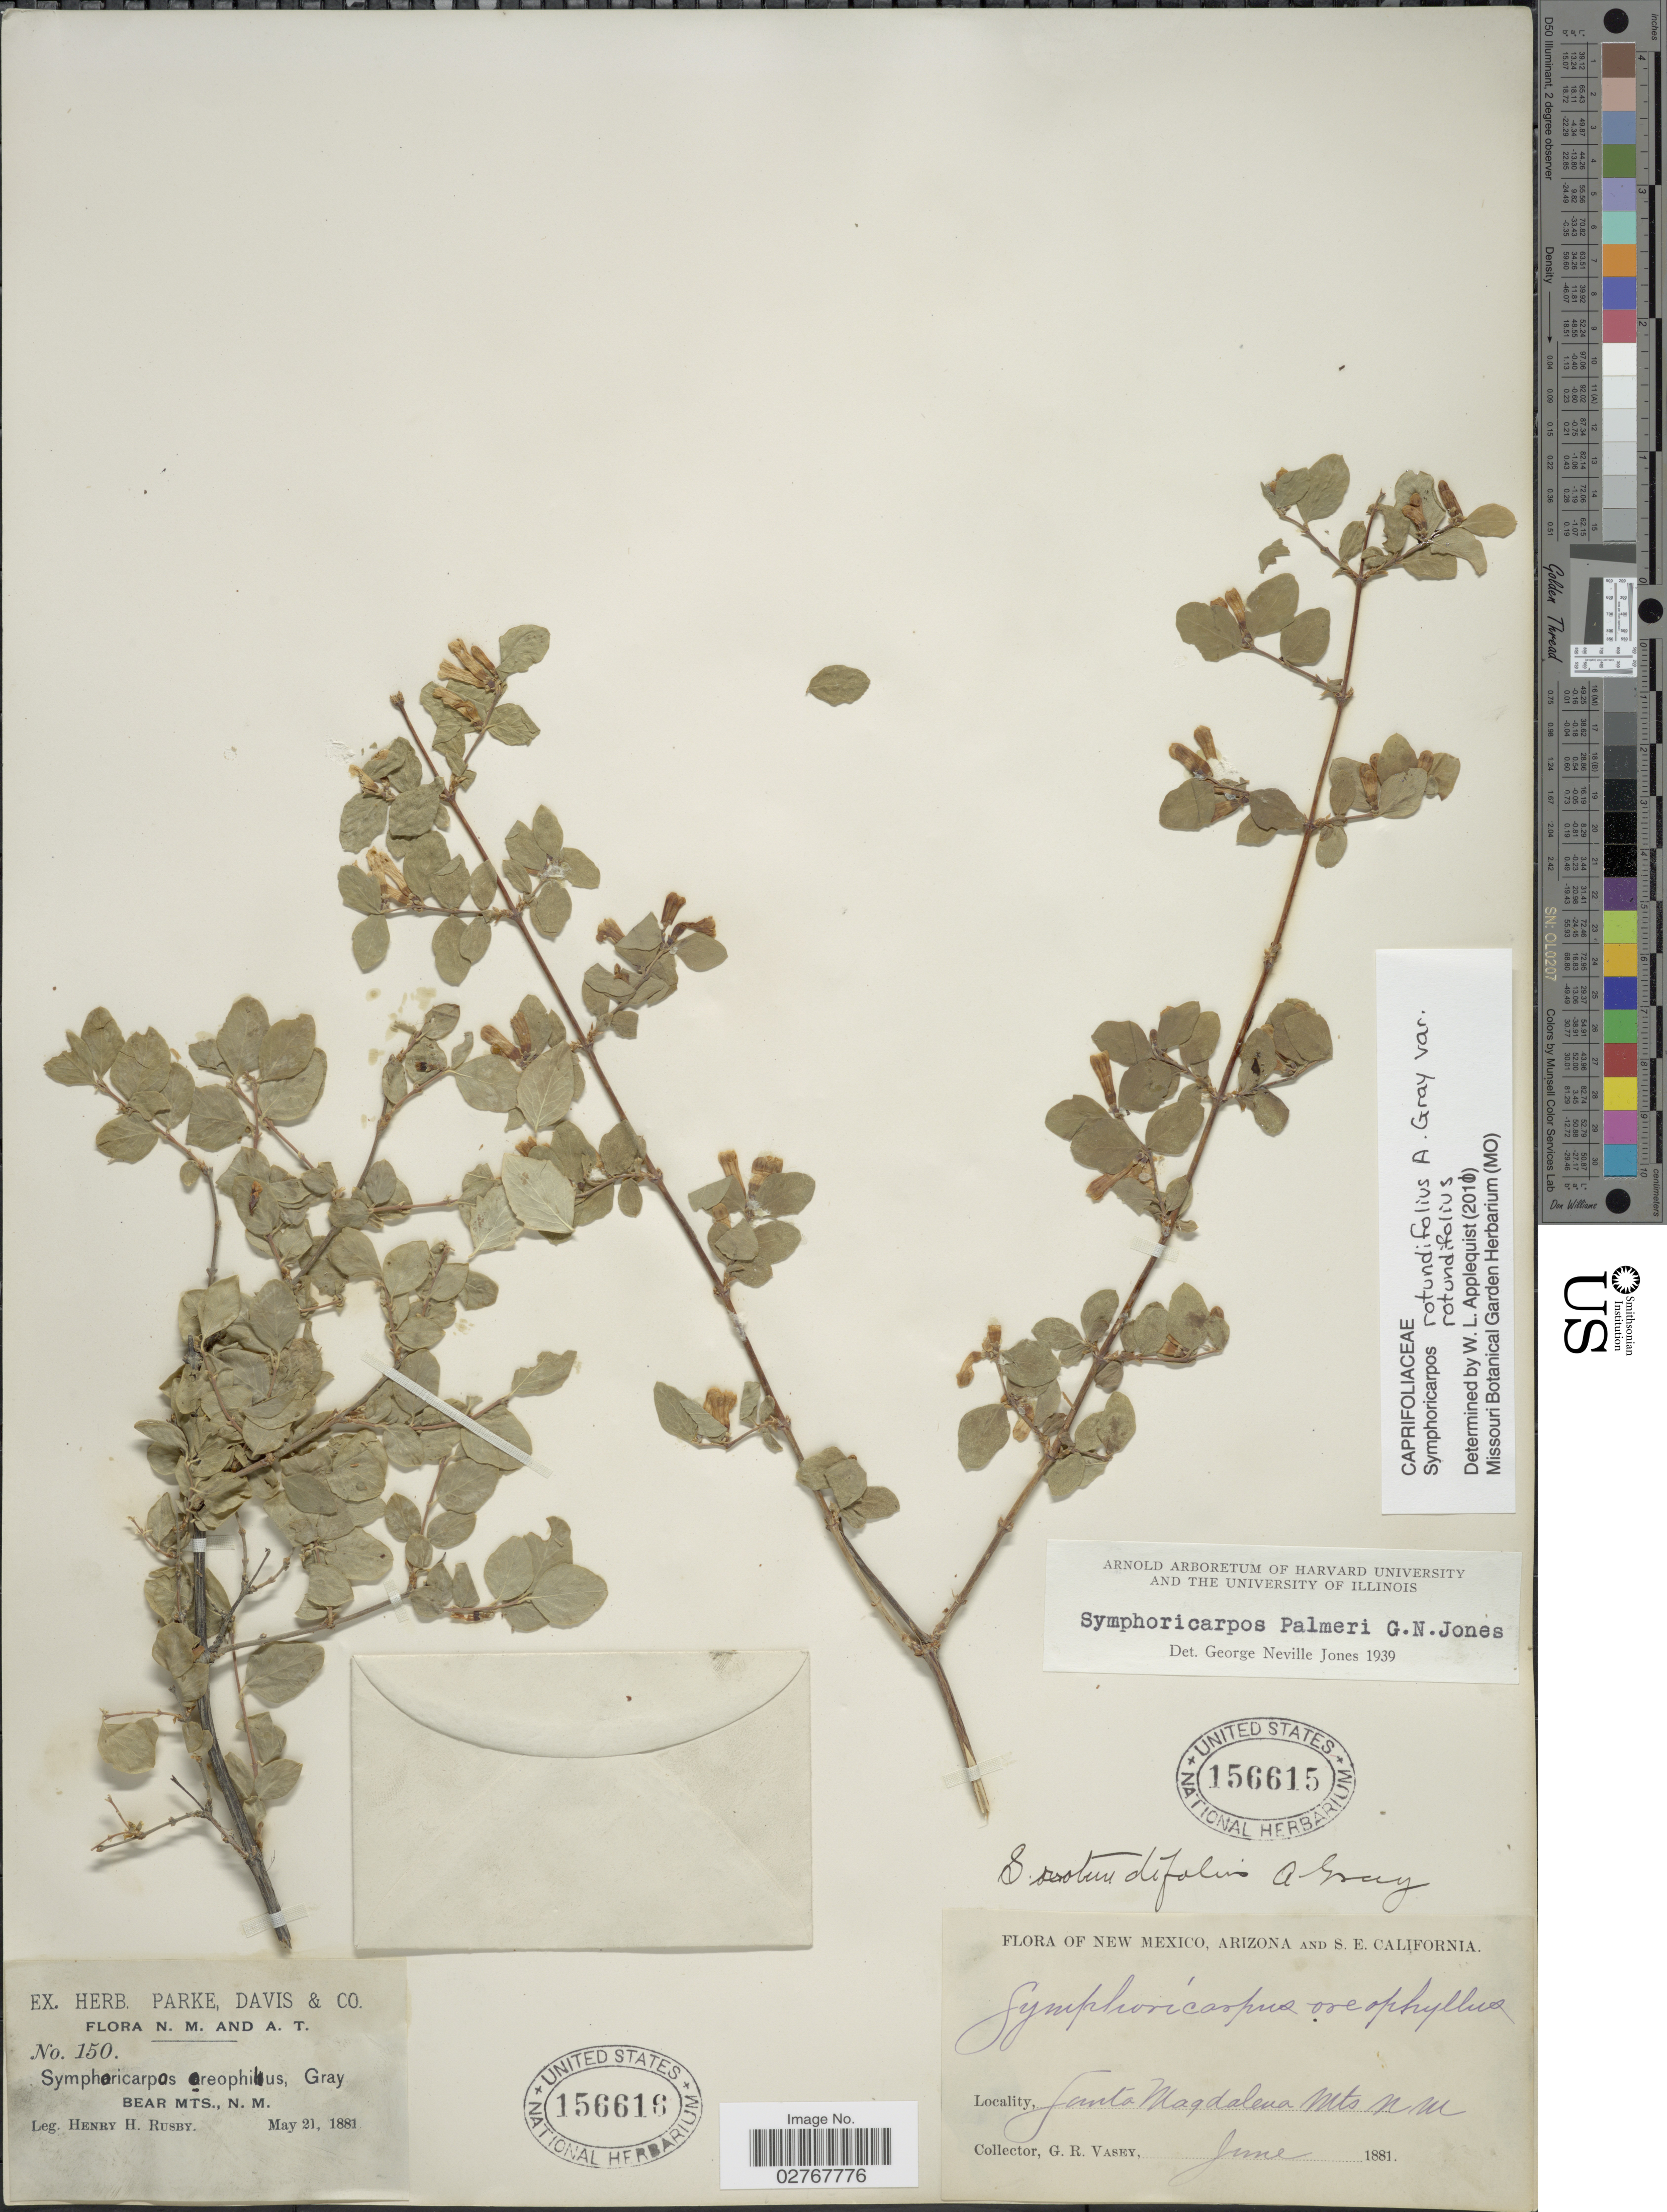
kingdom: Plantae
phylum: Tracheophyta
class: Magnoliopsida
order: Dipsacales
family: Caprifoliaceae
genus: Symphoricarpos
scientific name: Symphoricarpos rotundifolius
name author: A. Gray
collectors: G. R. Vasey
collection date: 1881-06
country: United States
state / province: New Mexico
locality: Santa Magdalena Mts.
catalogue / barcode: US 156615-2